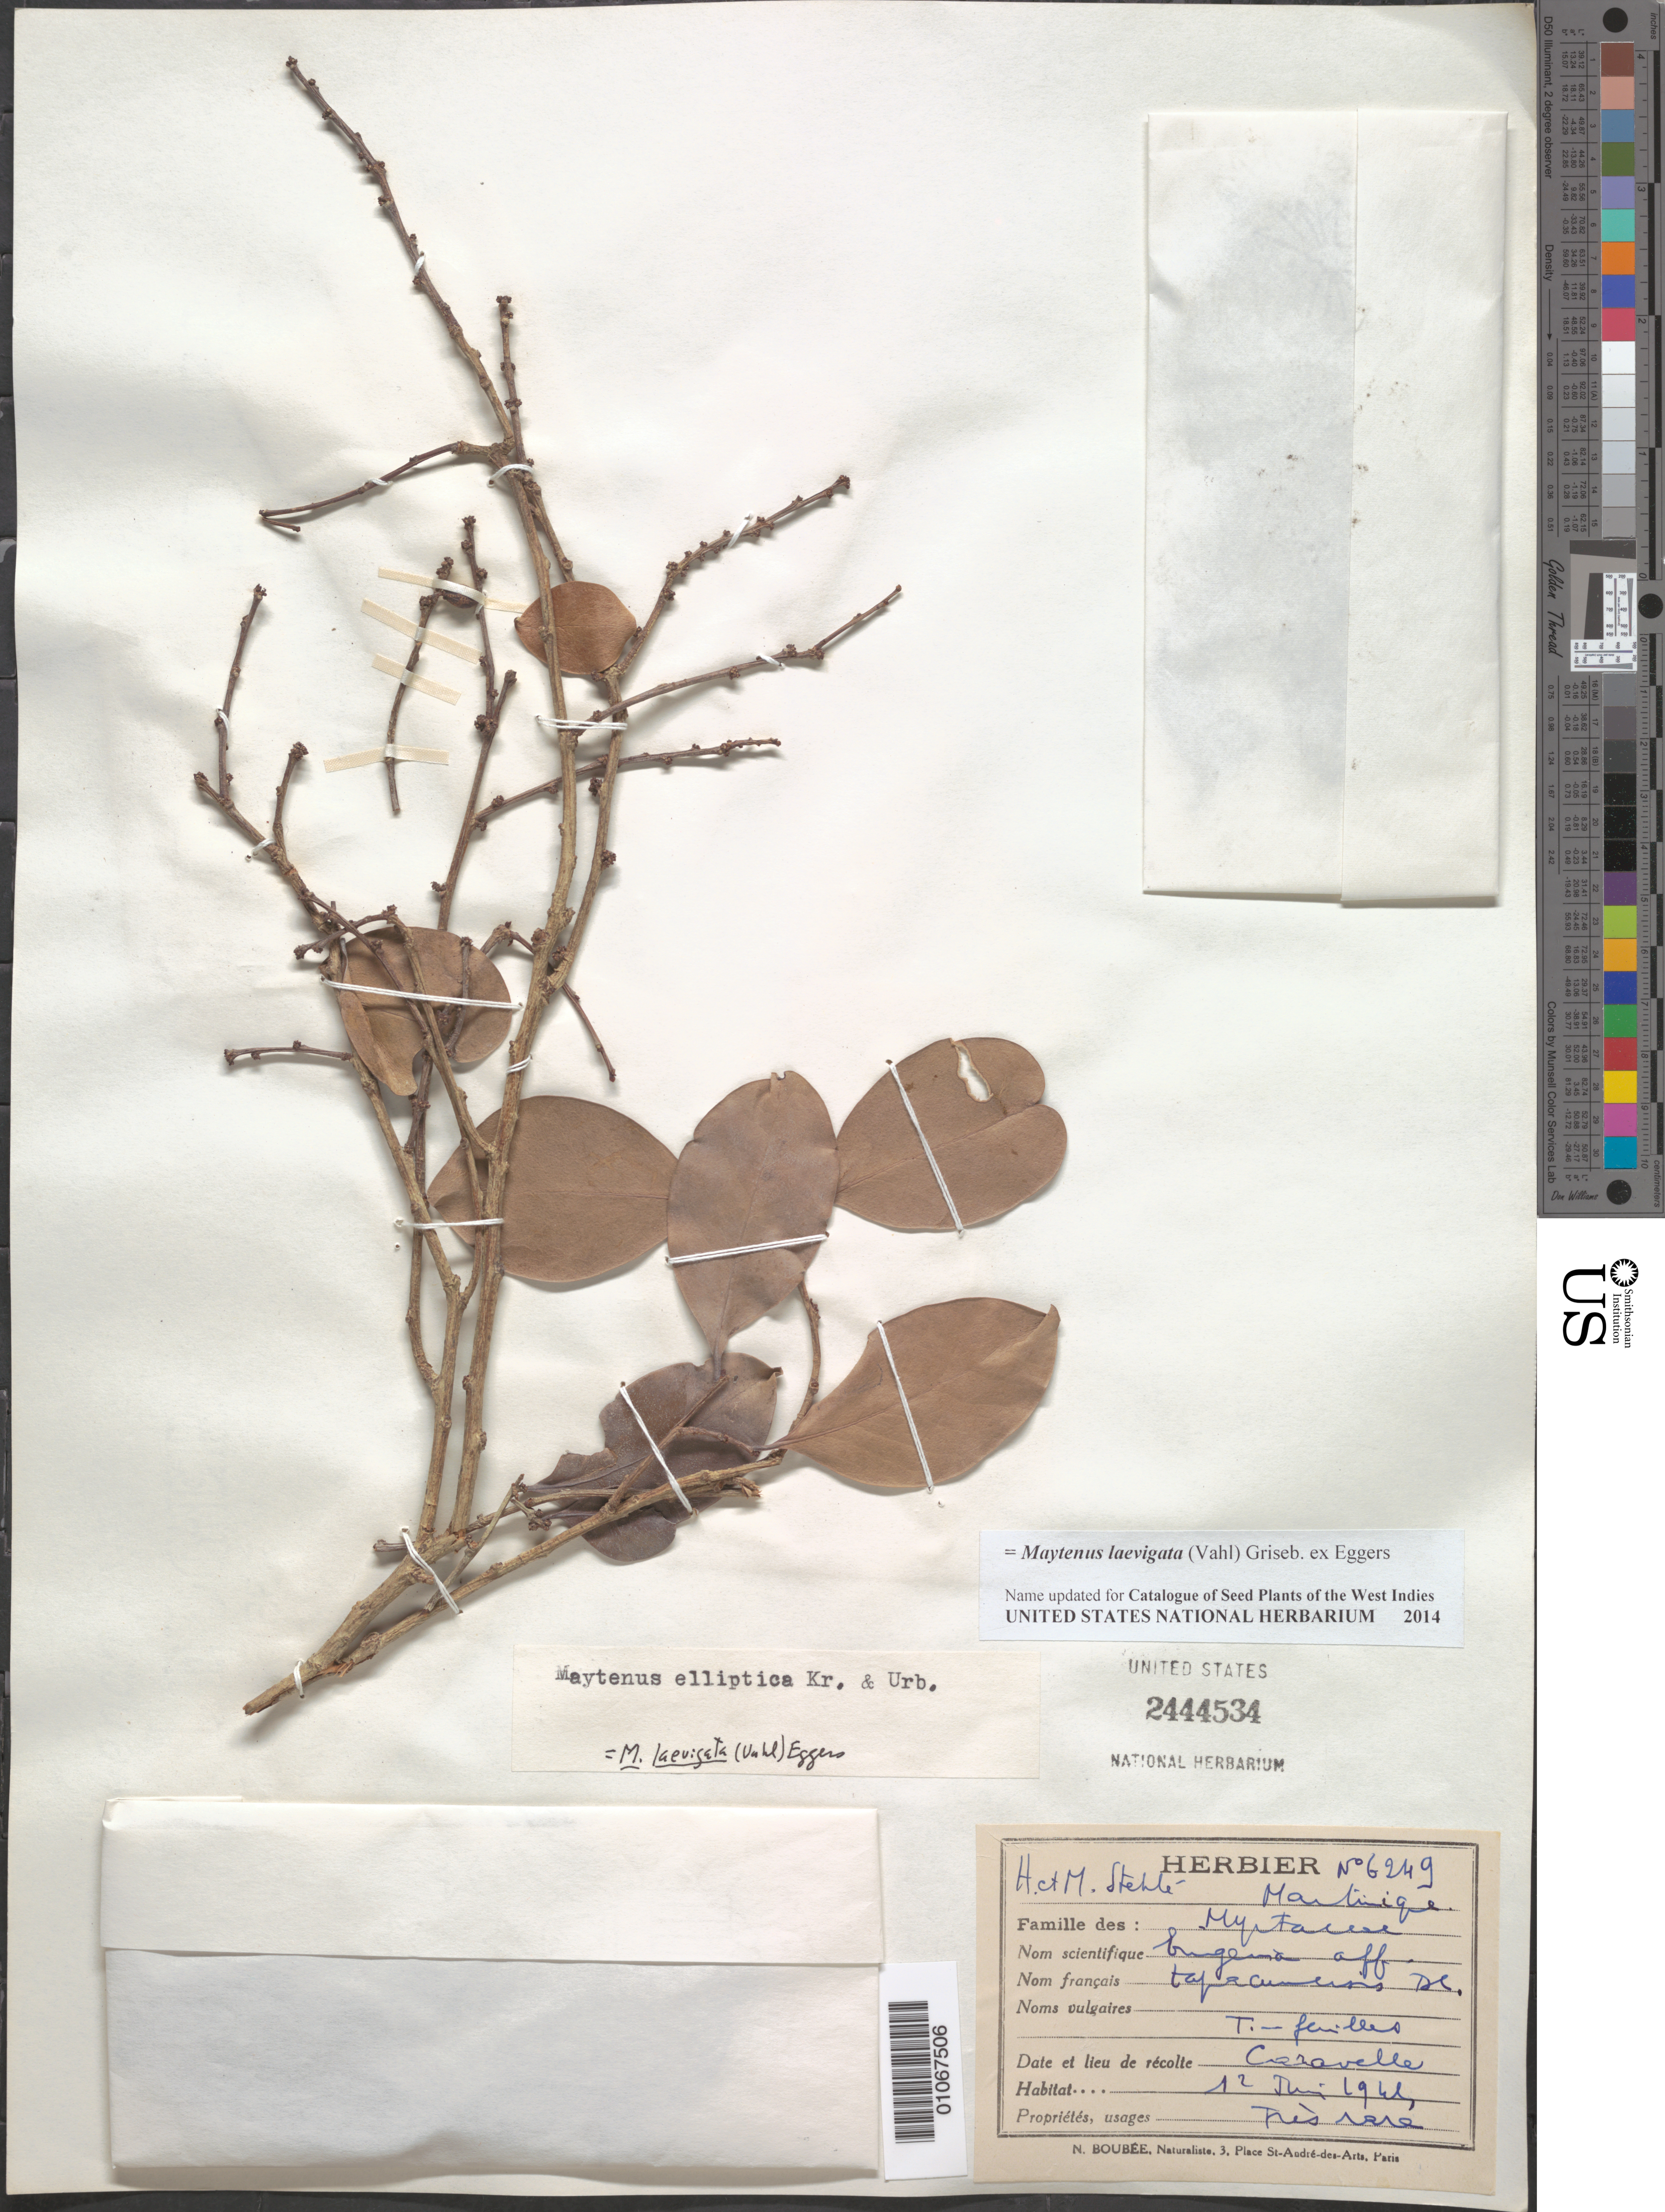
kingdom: Plantae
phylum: Tracheophyta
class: Magnoliopsida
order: Celastrales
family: Celastraceae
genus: Maytenus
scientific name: Maytenus laevigatus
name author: (Vahl) Griseb. ex Eggers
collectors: H. Stehlé & M. Stehlé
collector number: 6249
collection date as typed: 12 Jun 1941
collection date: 1941-06-12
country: Martinique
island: Martinique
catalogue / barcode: US 2444534